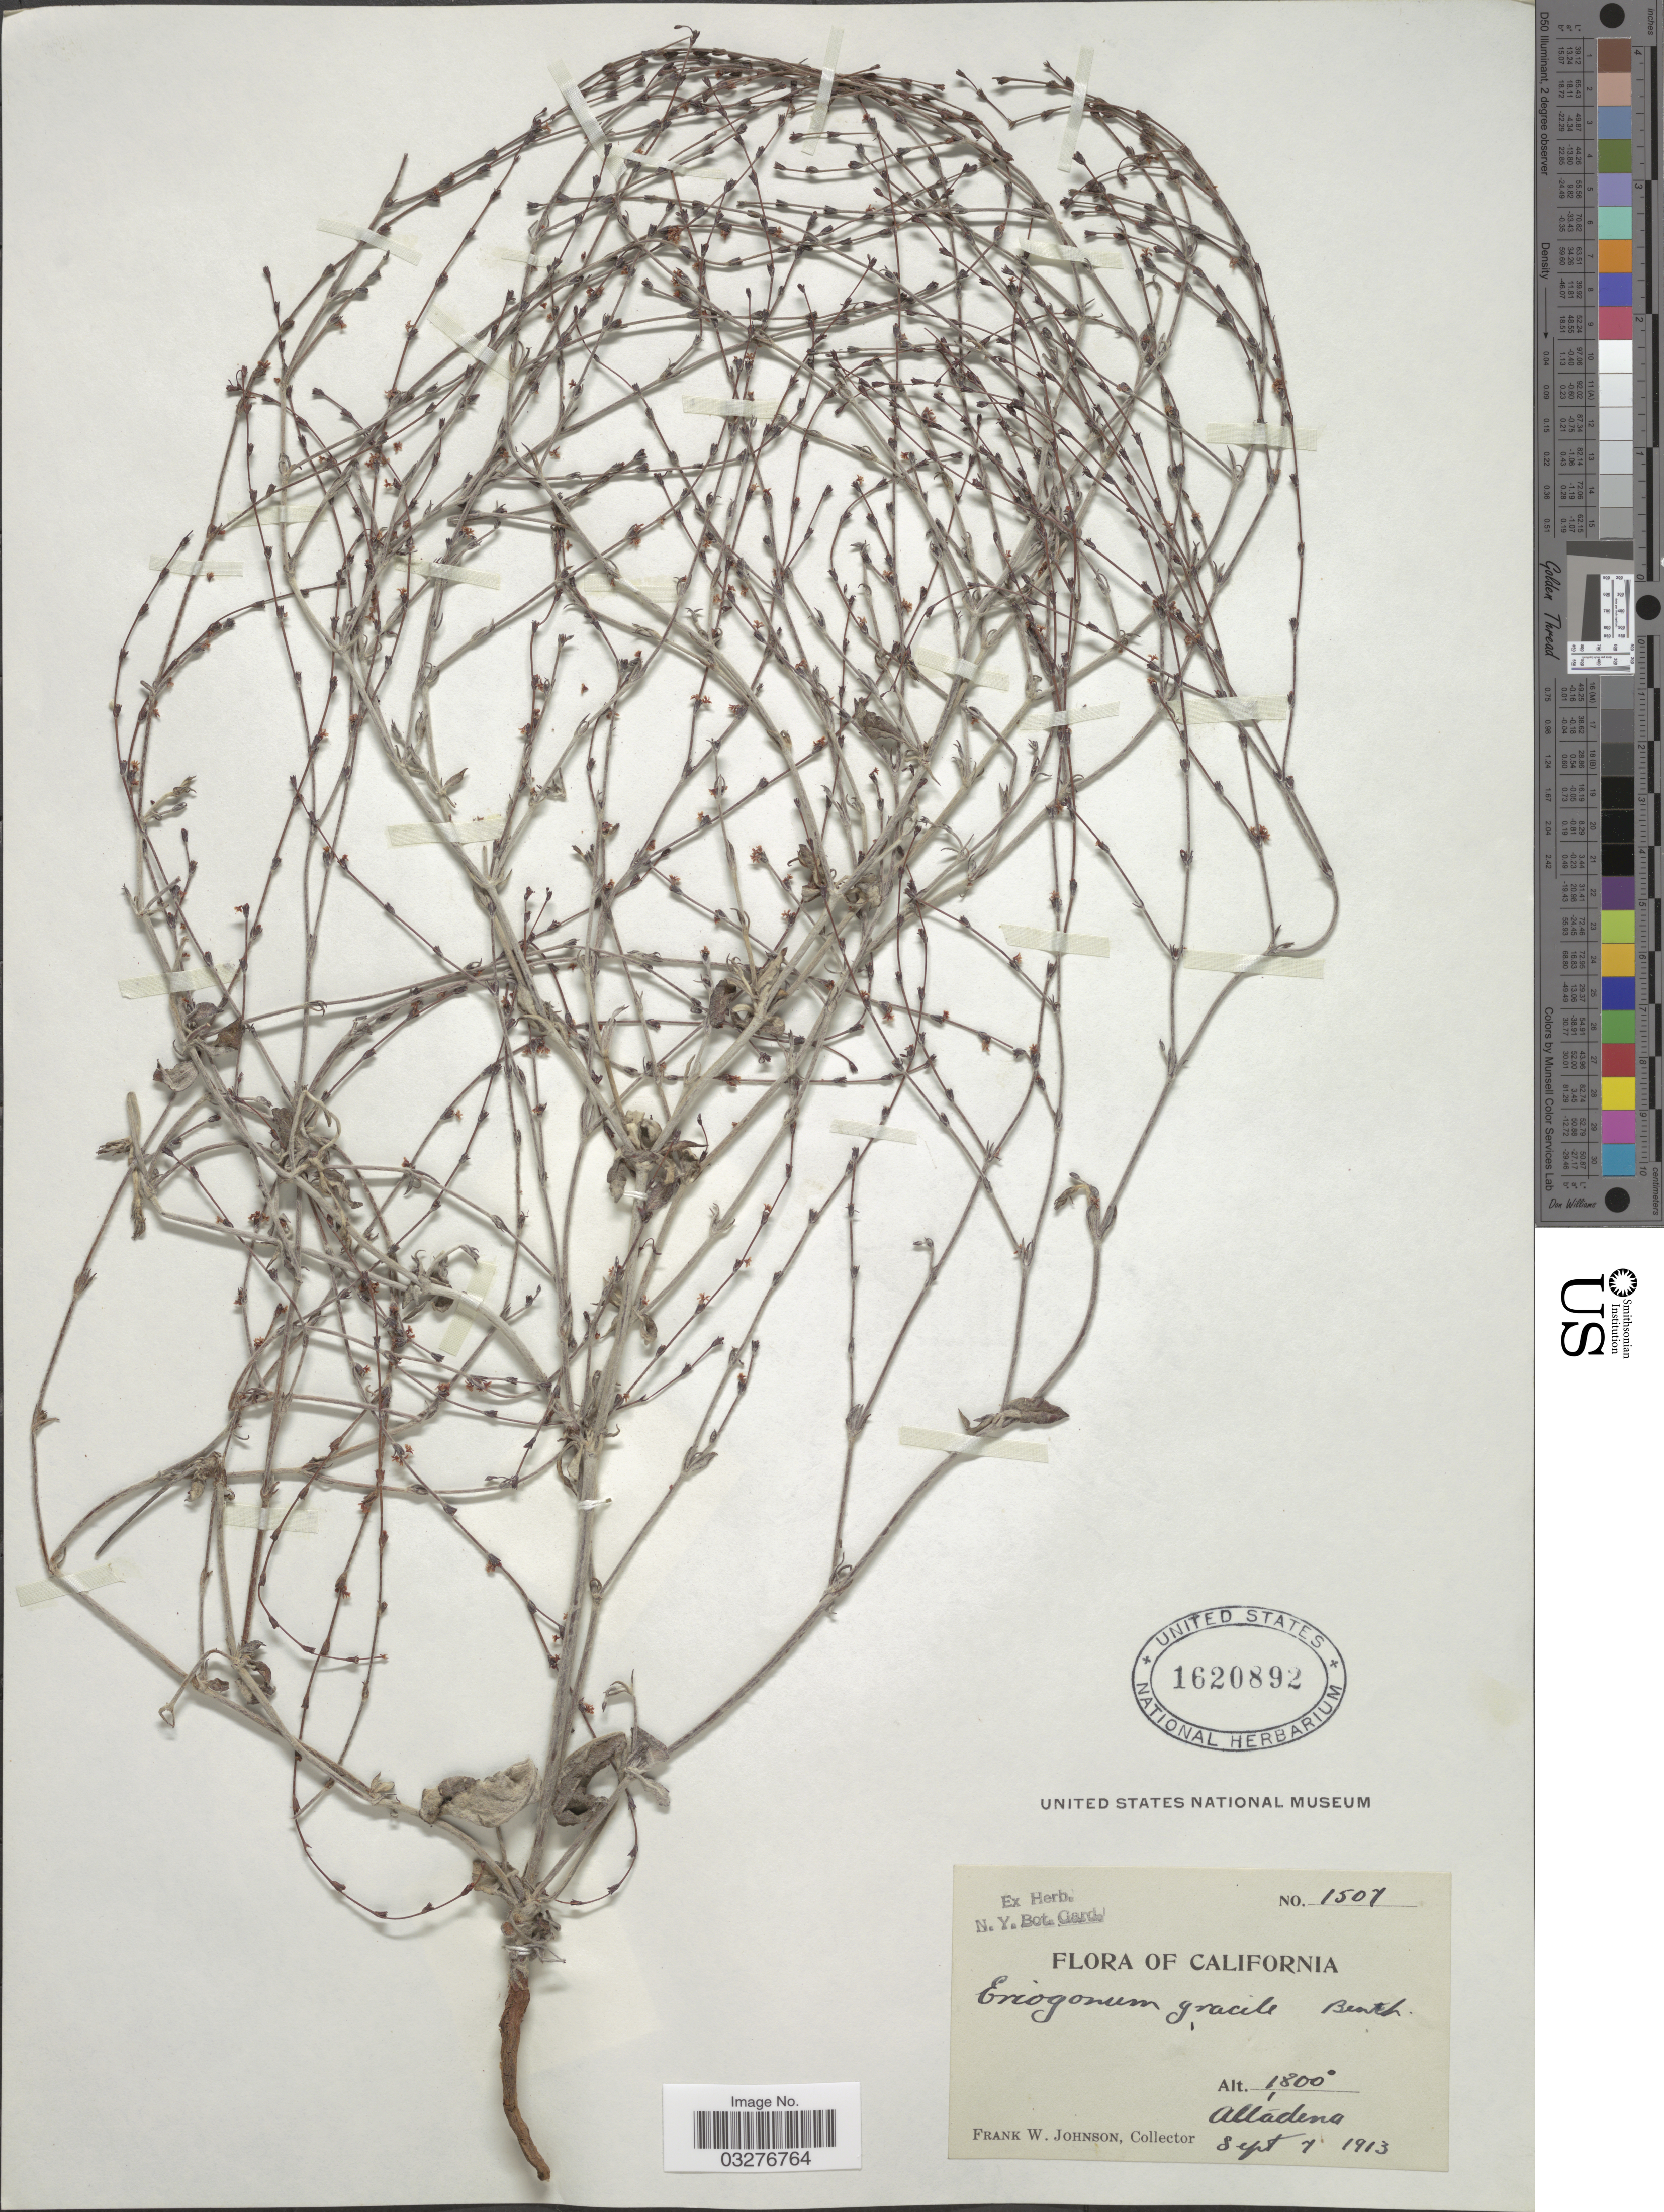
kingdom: Plantae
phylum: Tracheophyta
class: Magnoliopsida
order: Caryophyllales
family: Polygonaceae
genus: Eriogonum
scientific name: Eriogonum gracile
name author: Benth.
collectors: F. W. Johnson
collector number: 1507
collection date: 1913-09-07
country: United States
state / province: California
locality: Altadena.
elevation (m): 549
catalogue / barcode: US 1620892